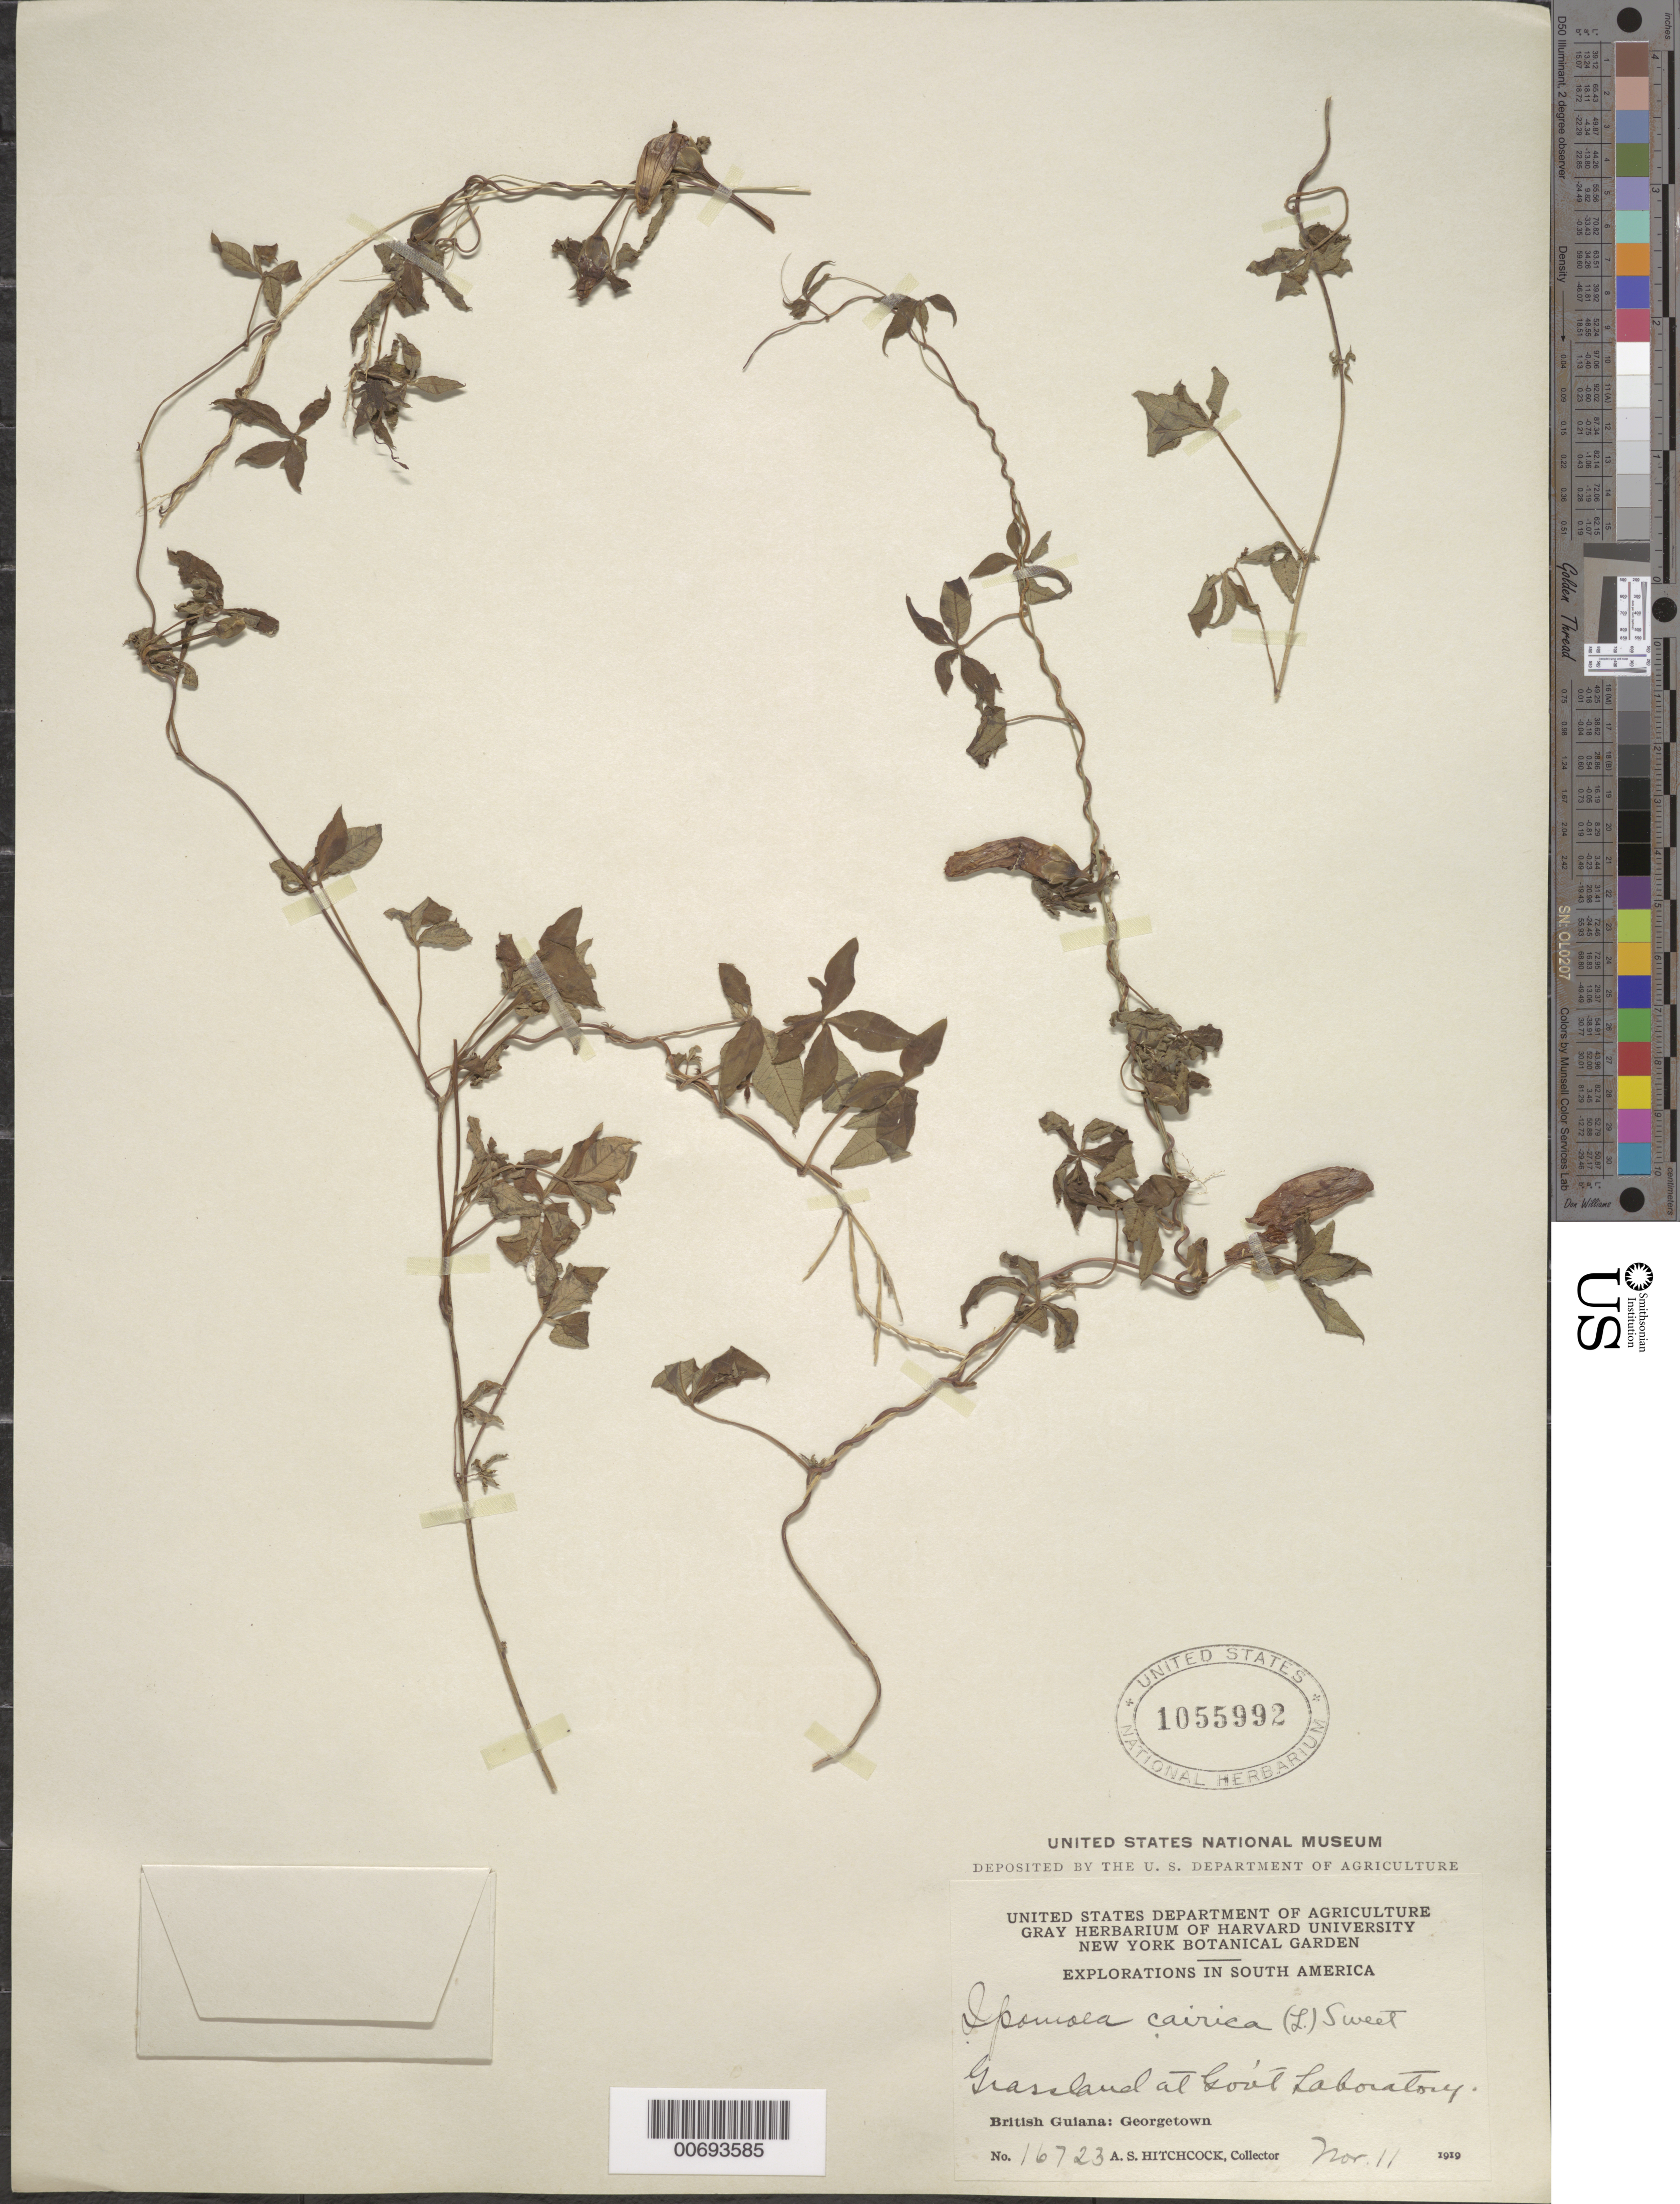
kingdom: Plantae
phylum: Tracheophyta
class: Magnoliopsida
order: Solanales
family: Convolvulaceae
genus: Ipomoea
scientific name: Ipomoea cairica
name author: (L.) Sweet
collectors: A. S. Hitchcock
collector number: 16723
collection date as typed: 10-Nov-19 to 12-Nov-19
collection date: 1919-11-10/1919-11-12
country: Guyana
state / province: Demerara-Mahaica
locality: Georgetown, Govt. Lab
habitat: Grassland,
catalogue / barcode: US 1055992